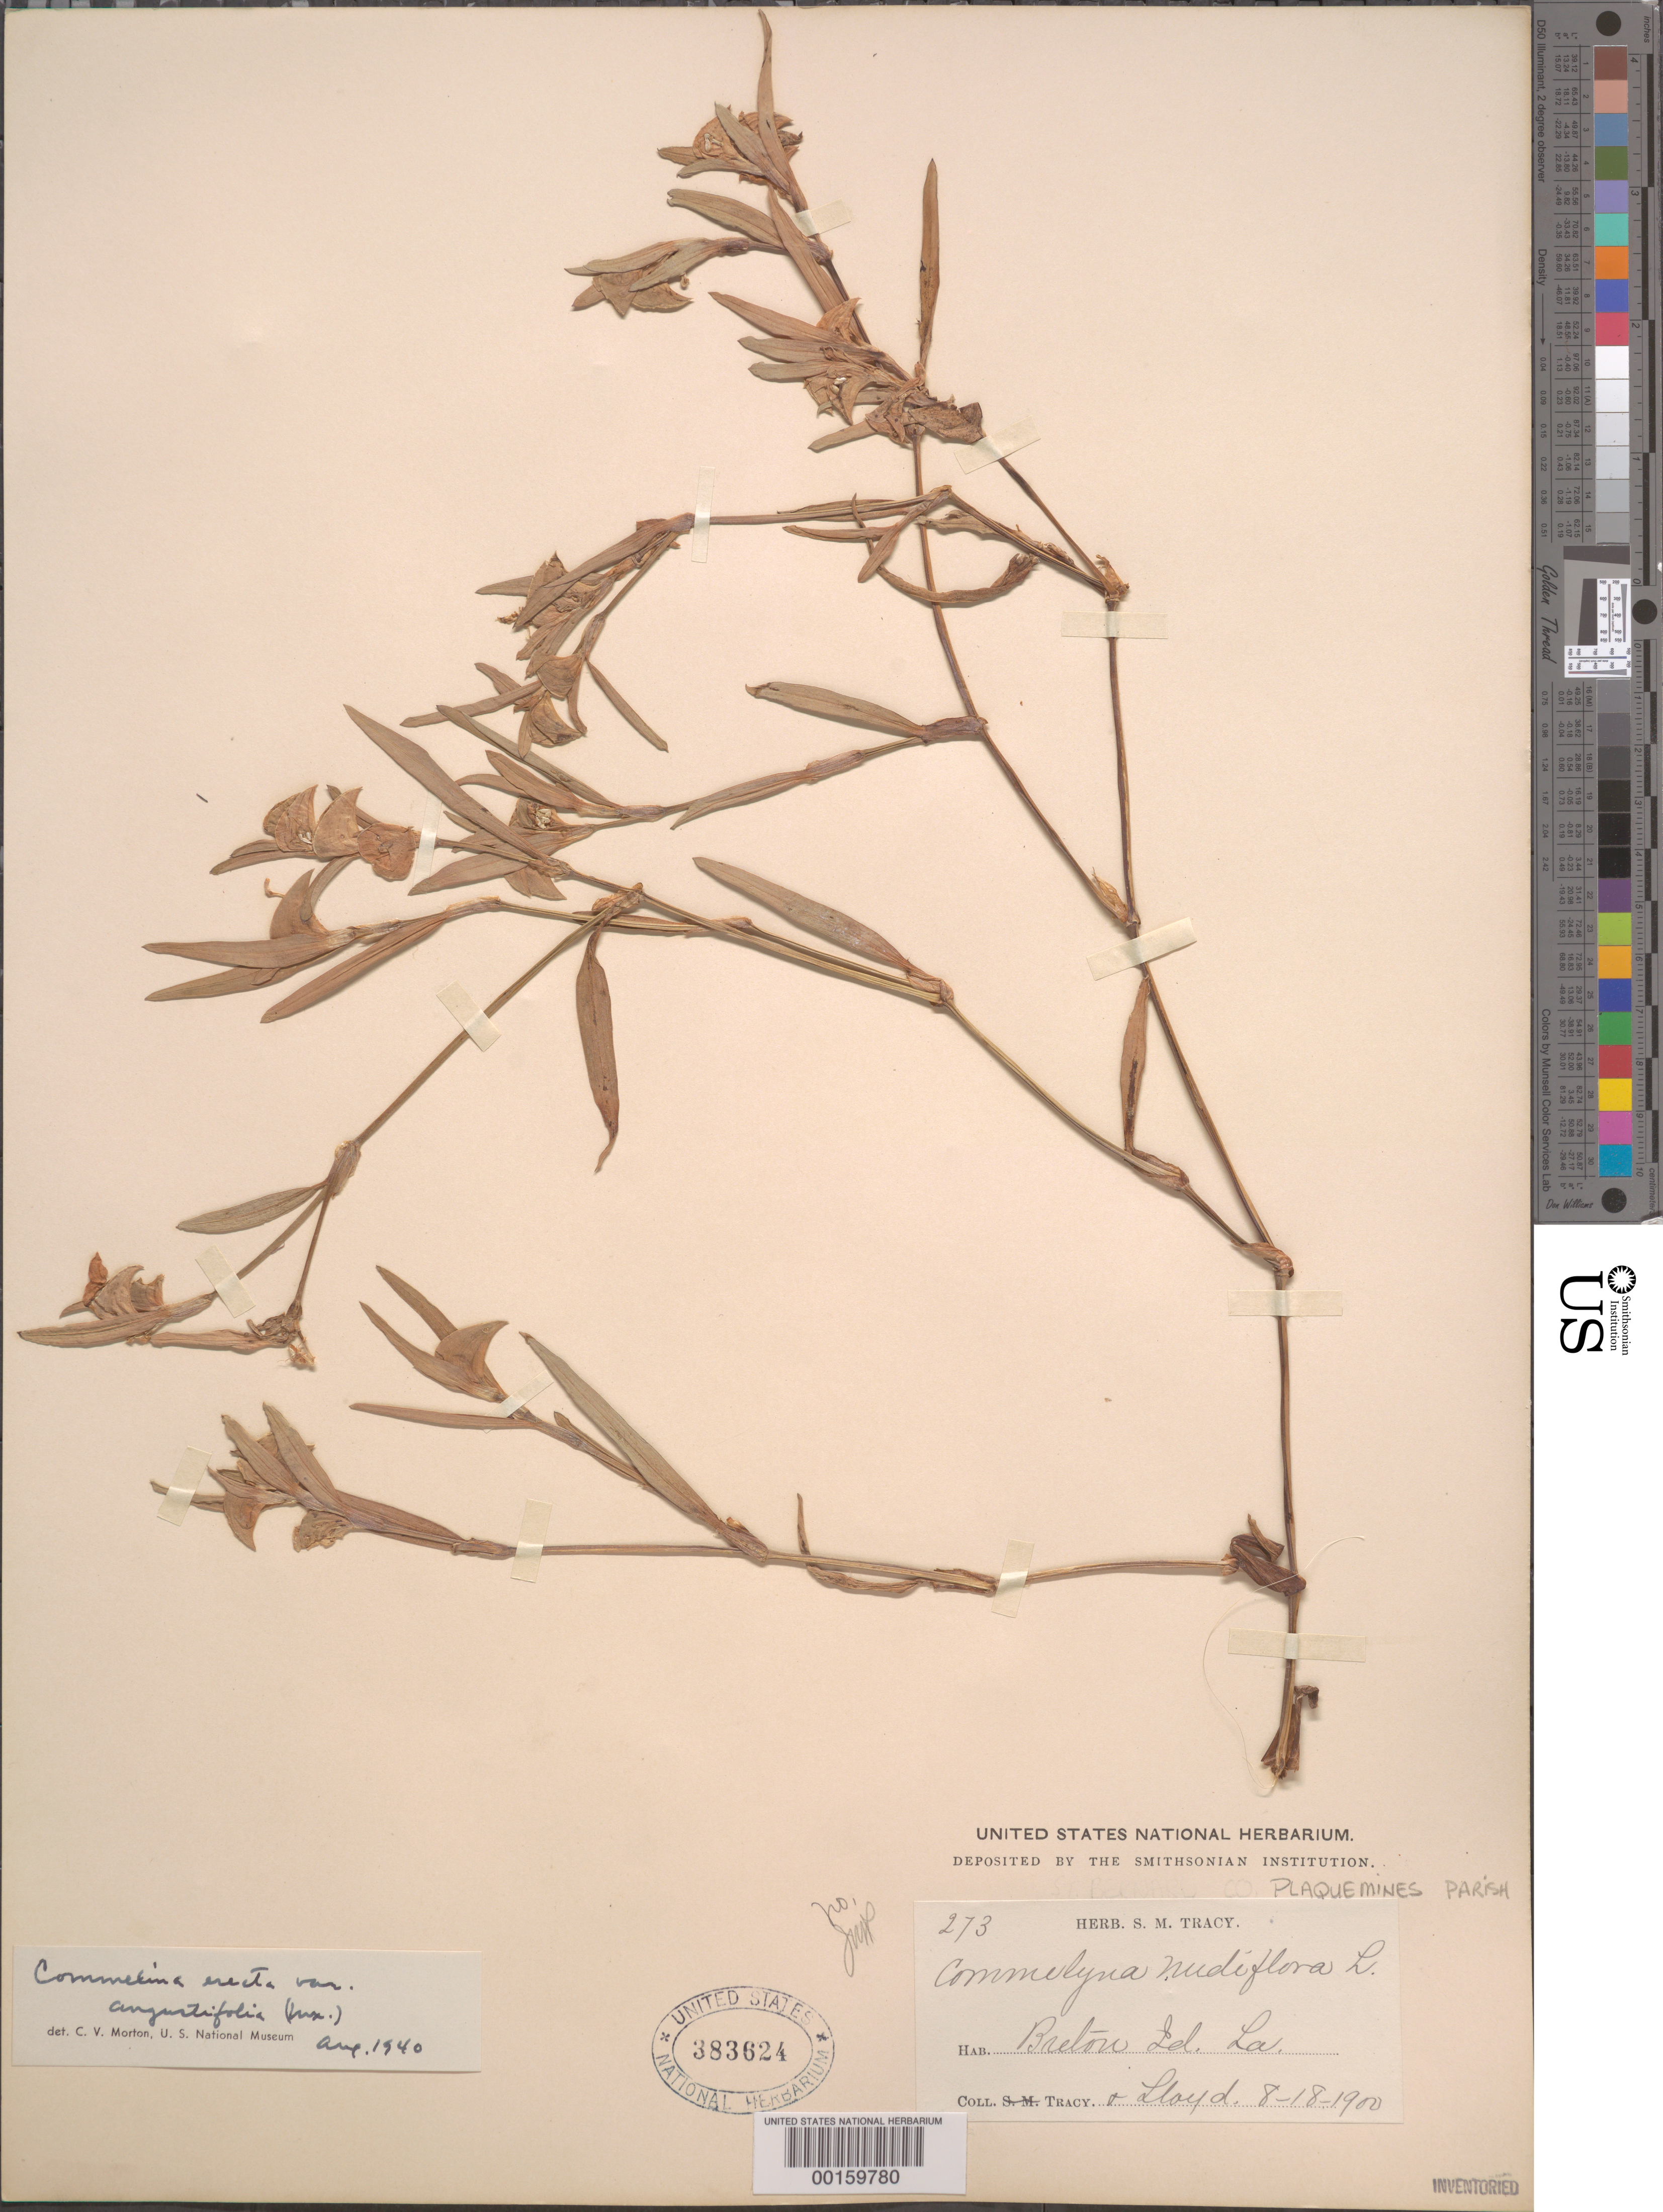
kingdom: Plantae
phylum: Tracheophyta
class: Liliopsida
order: Commelinales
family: Commelinaceae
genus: Commelina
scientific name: Commelina erecta var. angustifolia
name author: (Michx.) Fernald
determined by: Morton, C. V.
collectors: S. M. Tracy & -- Lloyd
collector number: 273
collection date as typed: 18 Aug 1900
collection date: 1900-08-18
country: United States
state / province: Louisiana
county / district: Plaquemines Parish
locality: Breton island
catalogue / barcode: US 383624